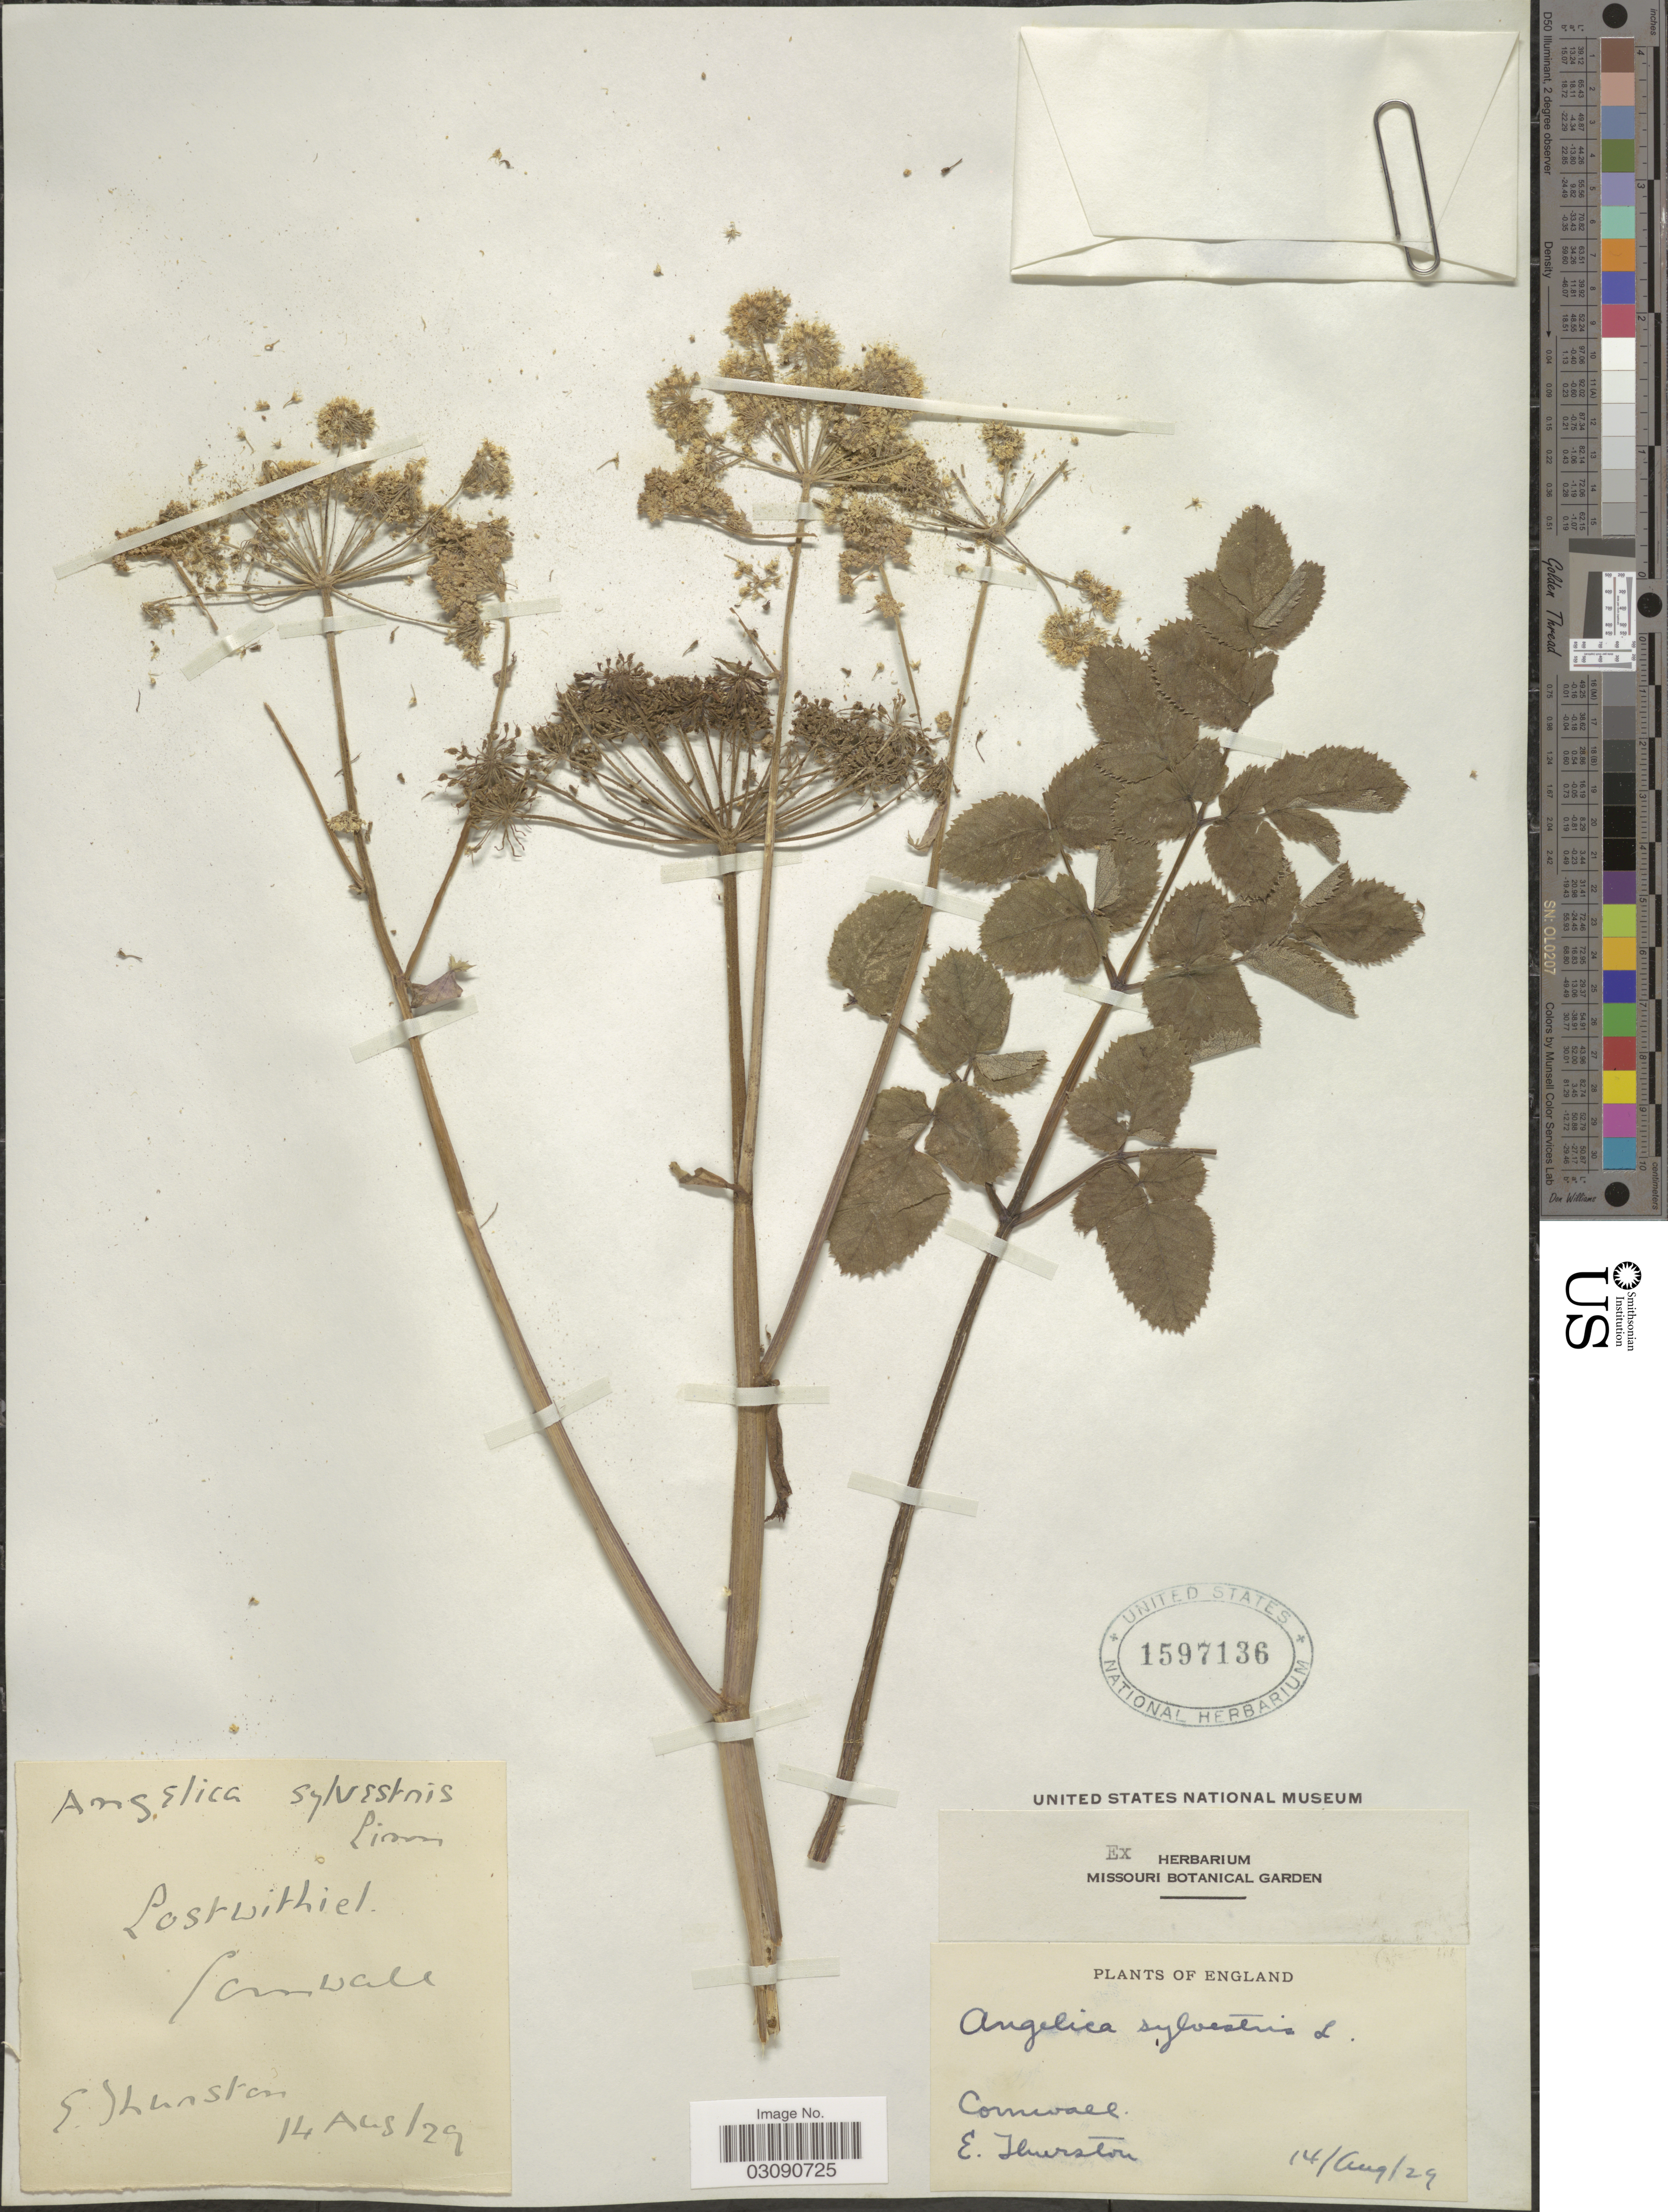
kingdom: Plantae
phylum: Tracheophyta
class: Magnoliopsida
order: Apiales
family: Apiaceae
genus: Angelica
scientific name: Angelica sylvestris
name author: L.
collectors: E. Thurston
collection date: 1929-08-14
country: United Kingdom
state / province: England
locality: Cornwall, Lostwithiel.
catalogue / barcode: US 1597136